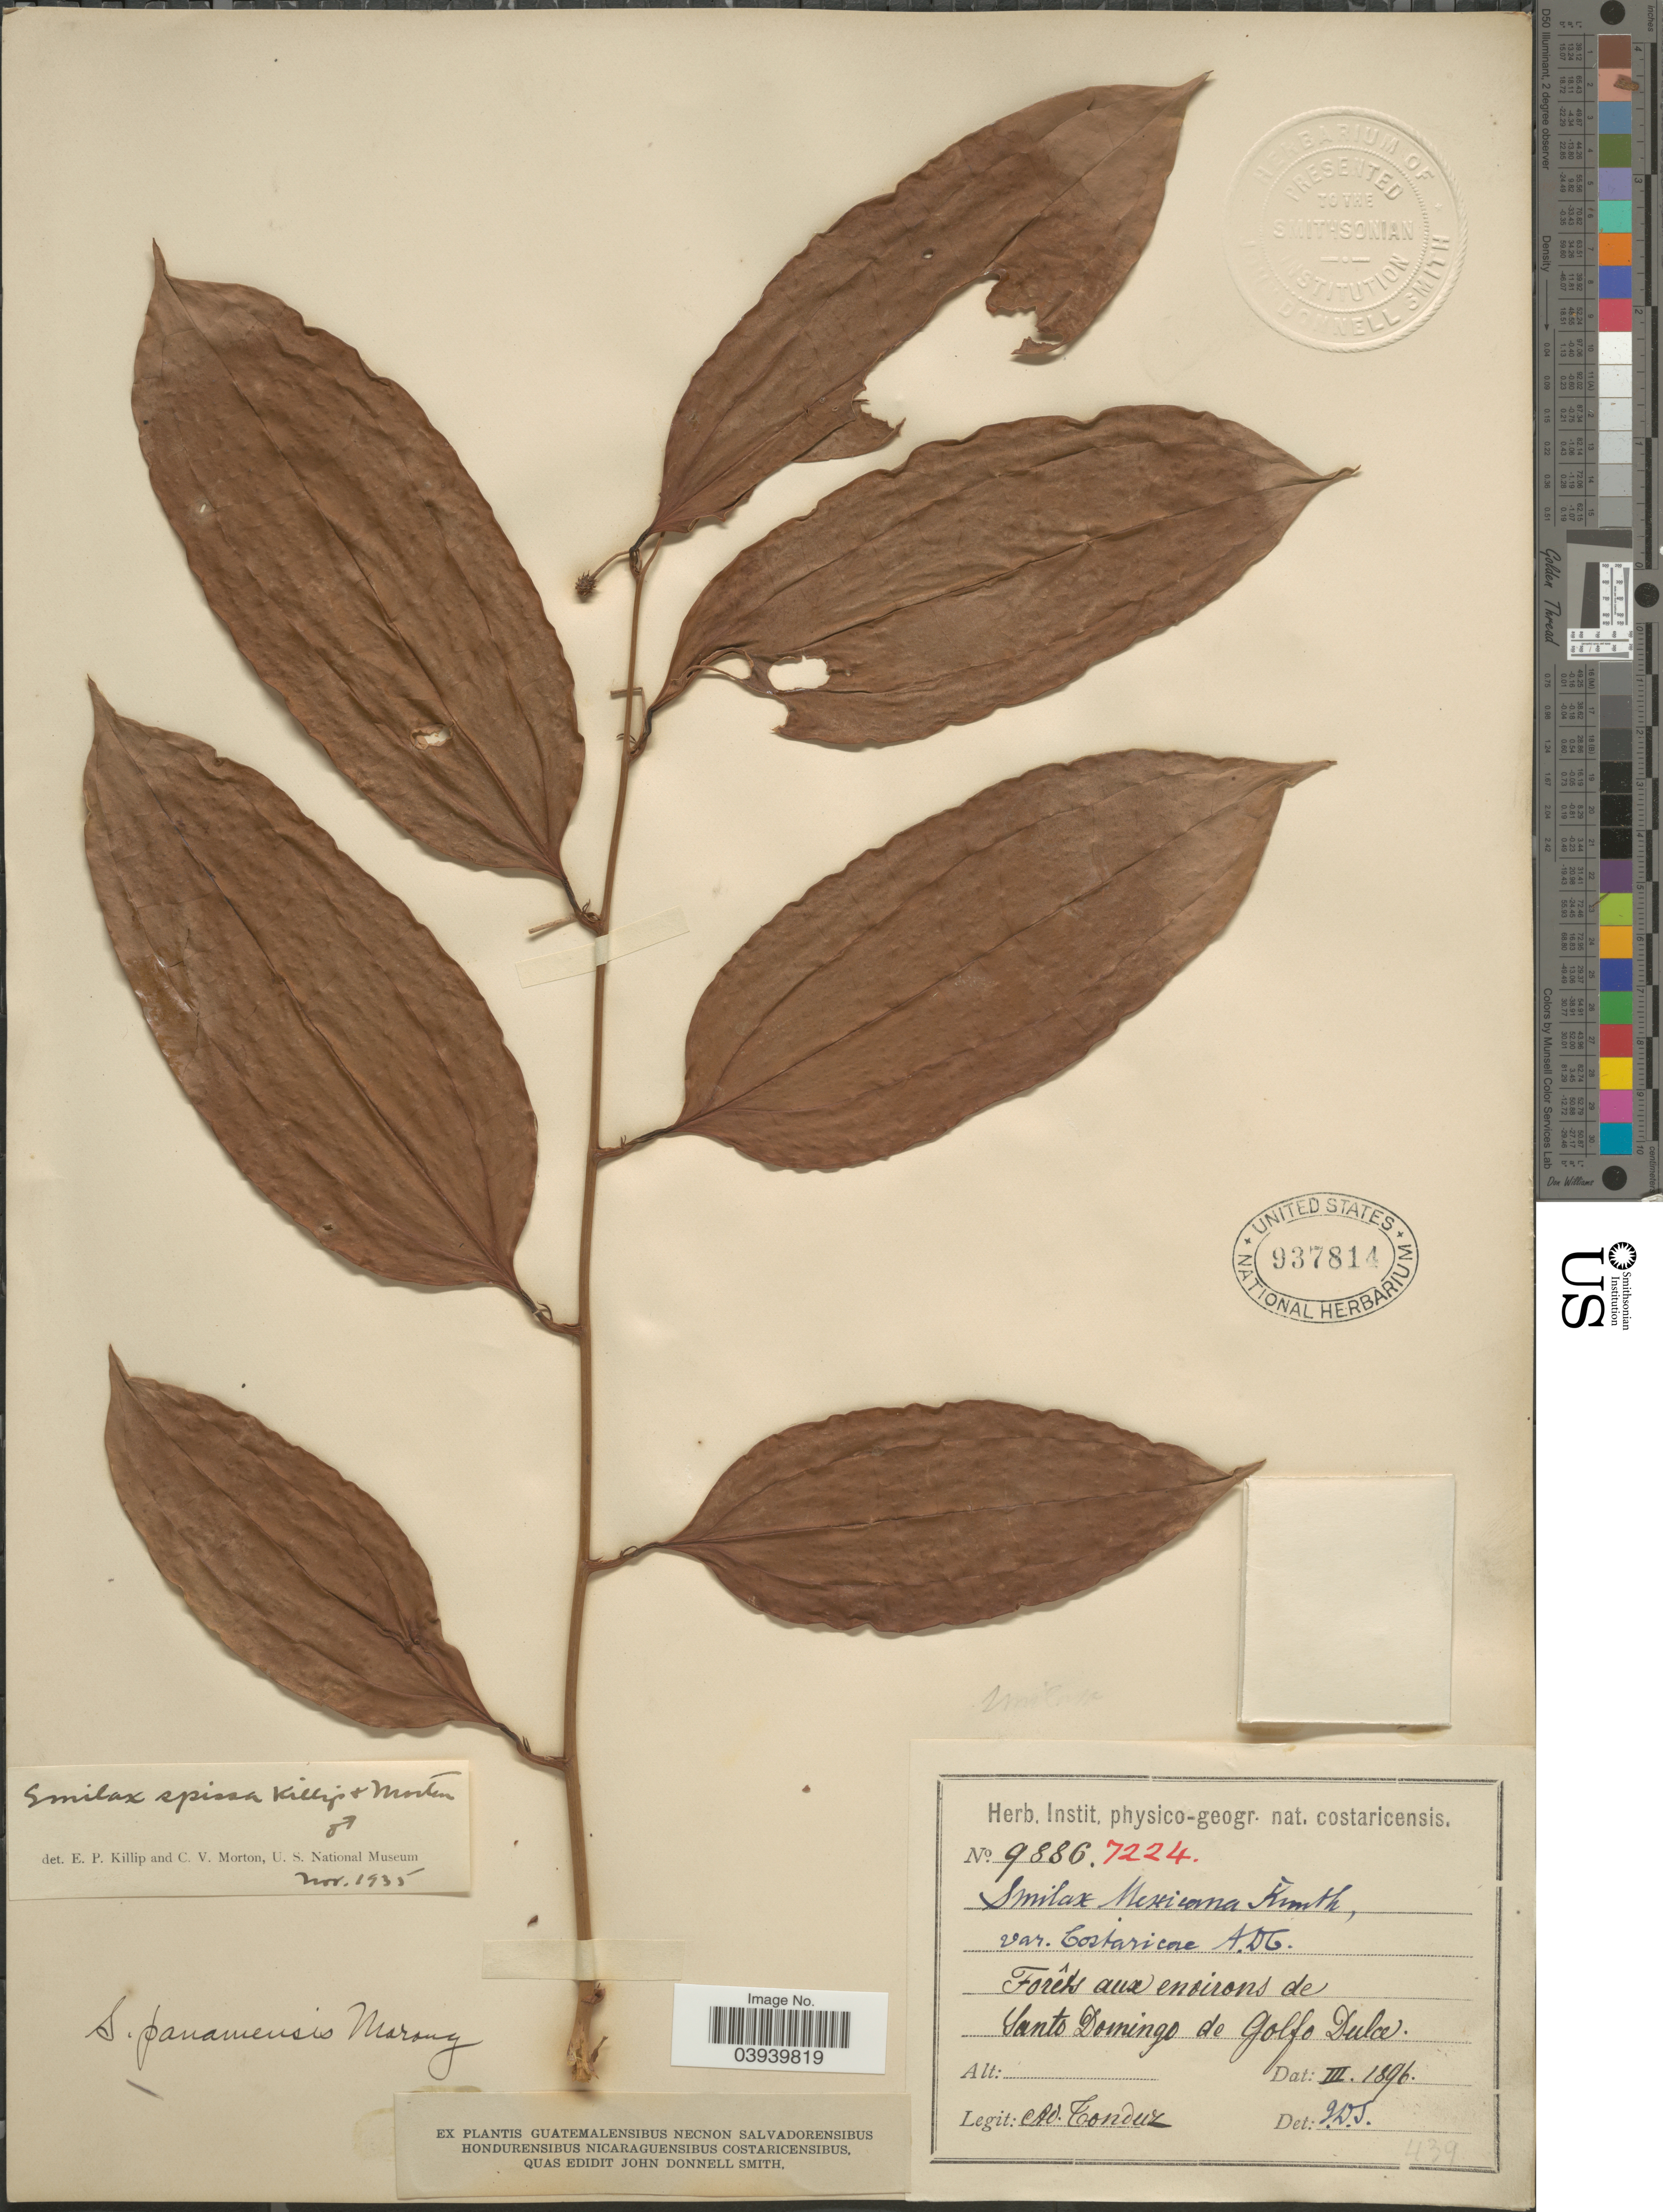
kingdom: Plantae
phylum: Tracheophyta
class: Liliopsida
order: Liliales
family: Smilacaceae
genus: Smilax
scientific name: Smilax spissa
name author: Killip & C.V. Morton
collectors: A. Tonduz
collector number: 9886/7224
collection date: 1896-03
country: Costa Rica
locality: Forêts aux environs de Santo Domingo de Golfo Dulce.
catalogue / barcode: US 937814